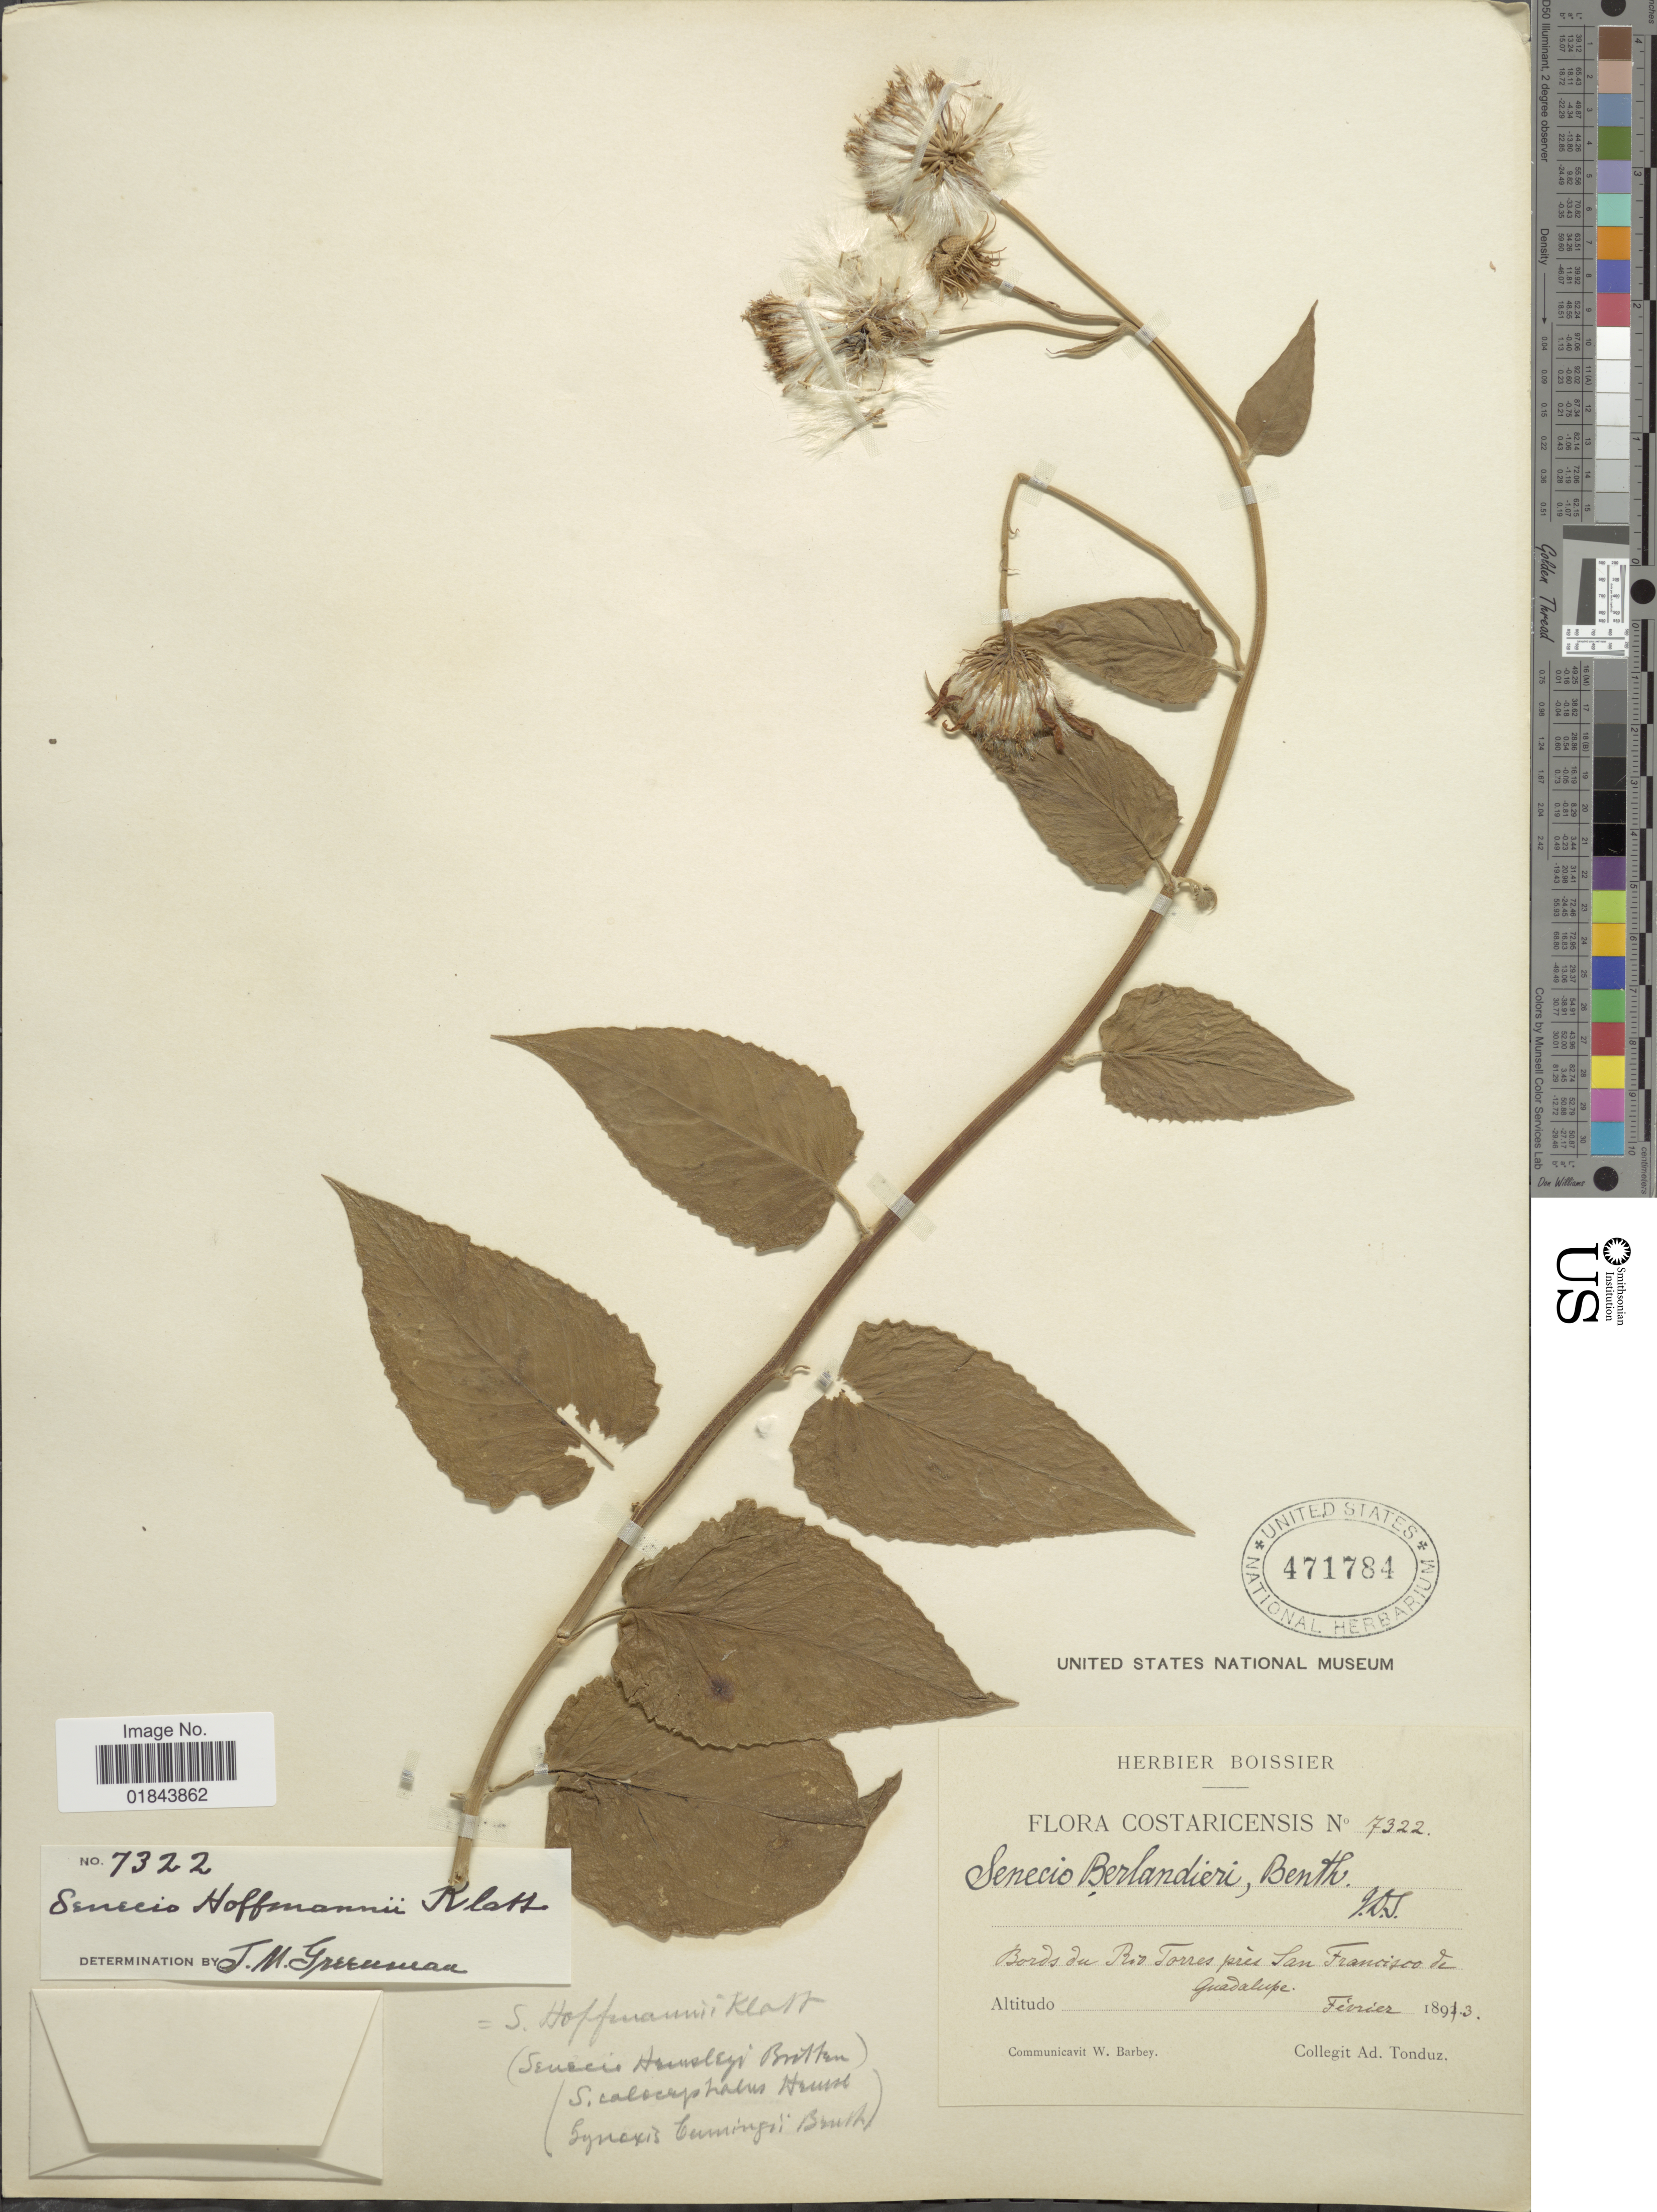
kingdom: Plantae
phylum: Tracheophyta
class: Magnoliopsida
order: Asterales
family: Asteraceae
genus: Pseudogynoxys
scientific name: Pseudogynoxys cummingii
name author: (Benth.) H. Rob. & Cuatrec.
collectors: A. Tonduz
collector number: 7322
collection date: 1893-02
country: Costa Rica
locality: Bords du Rio Torres près San Francisco de Guadalupe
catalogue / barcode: US 471784